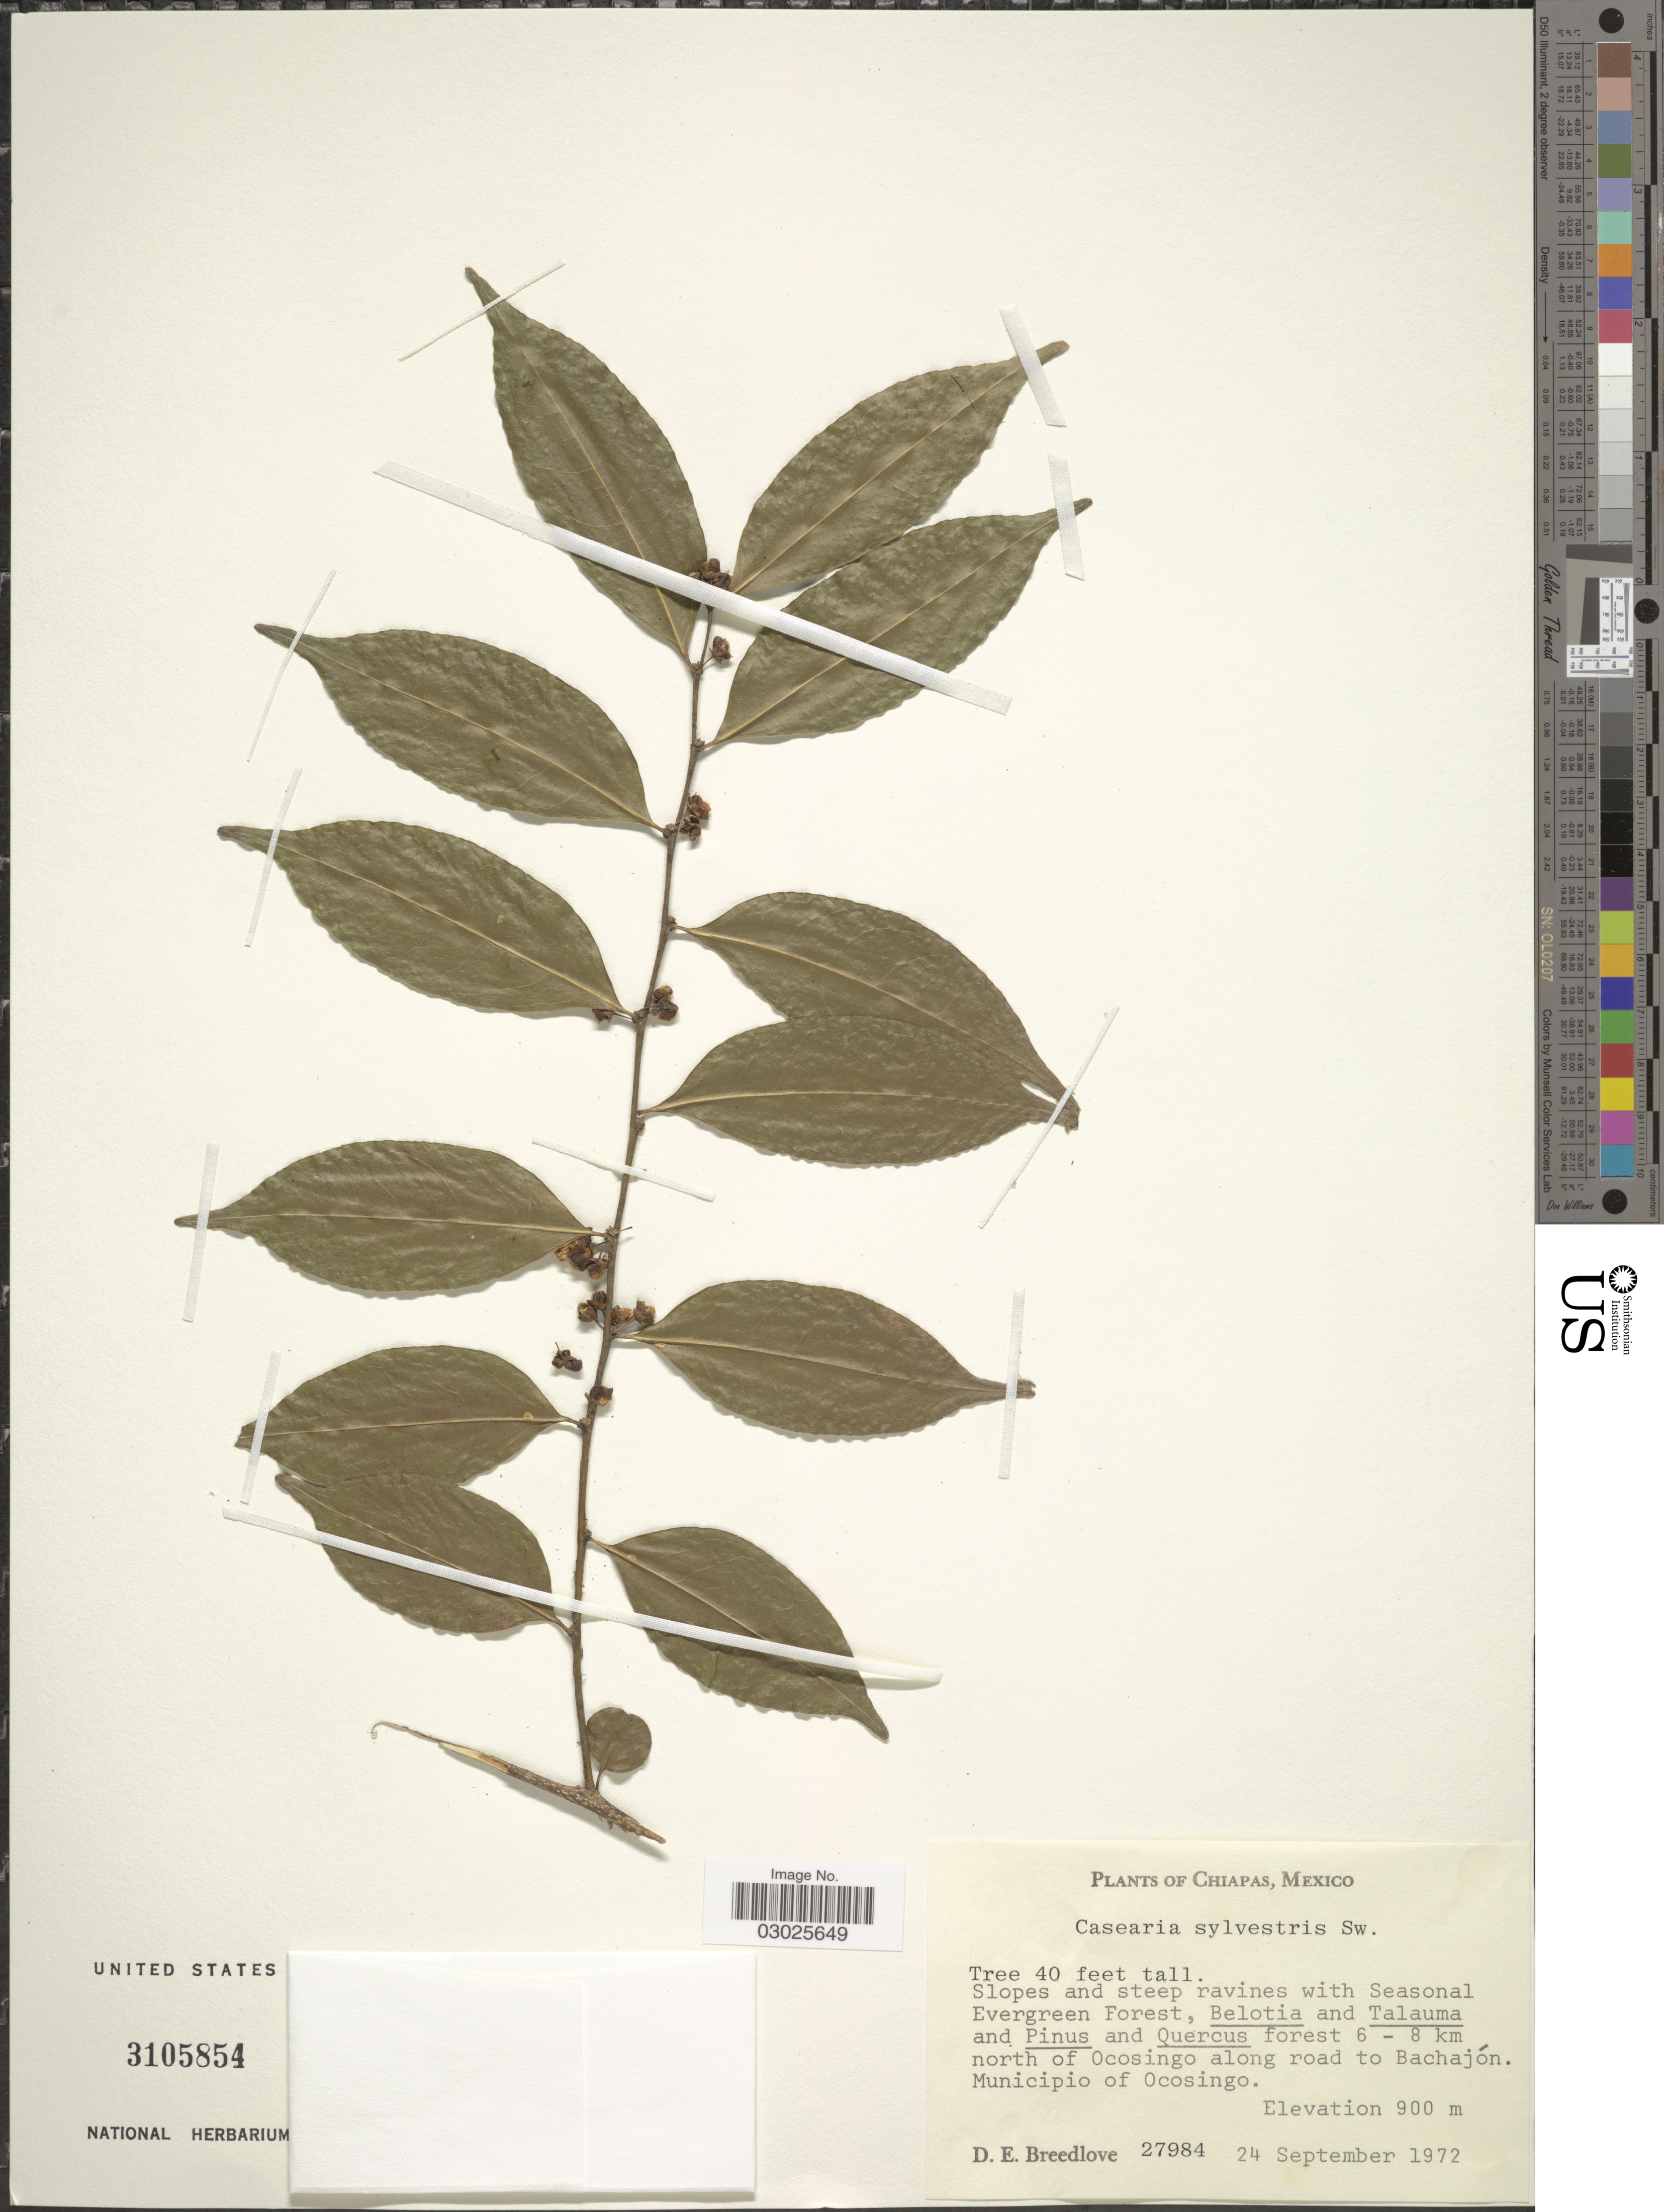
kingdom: Plantae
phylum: Tracheophyta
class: Magnoliopsida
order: Malpighiales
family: Salicaceae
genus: Casearia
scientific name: Casearia sylvestris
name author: Sw.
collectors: D. E. Breedlove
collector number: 27984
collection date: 1972-09-24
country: Mexico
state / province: Chiapas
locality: Forest 6 - 8 km north of Ocosingo along road to Bachajón. Municipio of Ocosingo.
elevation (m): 900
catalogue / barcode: US 3105854